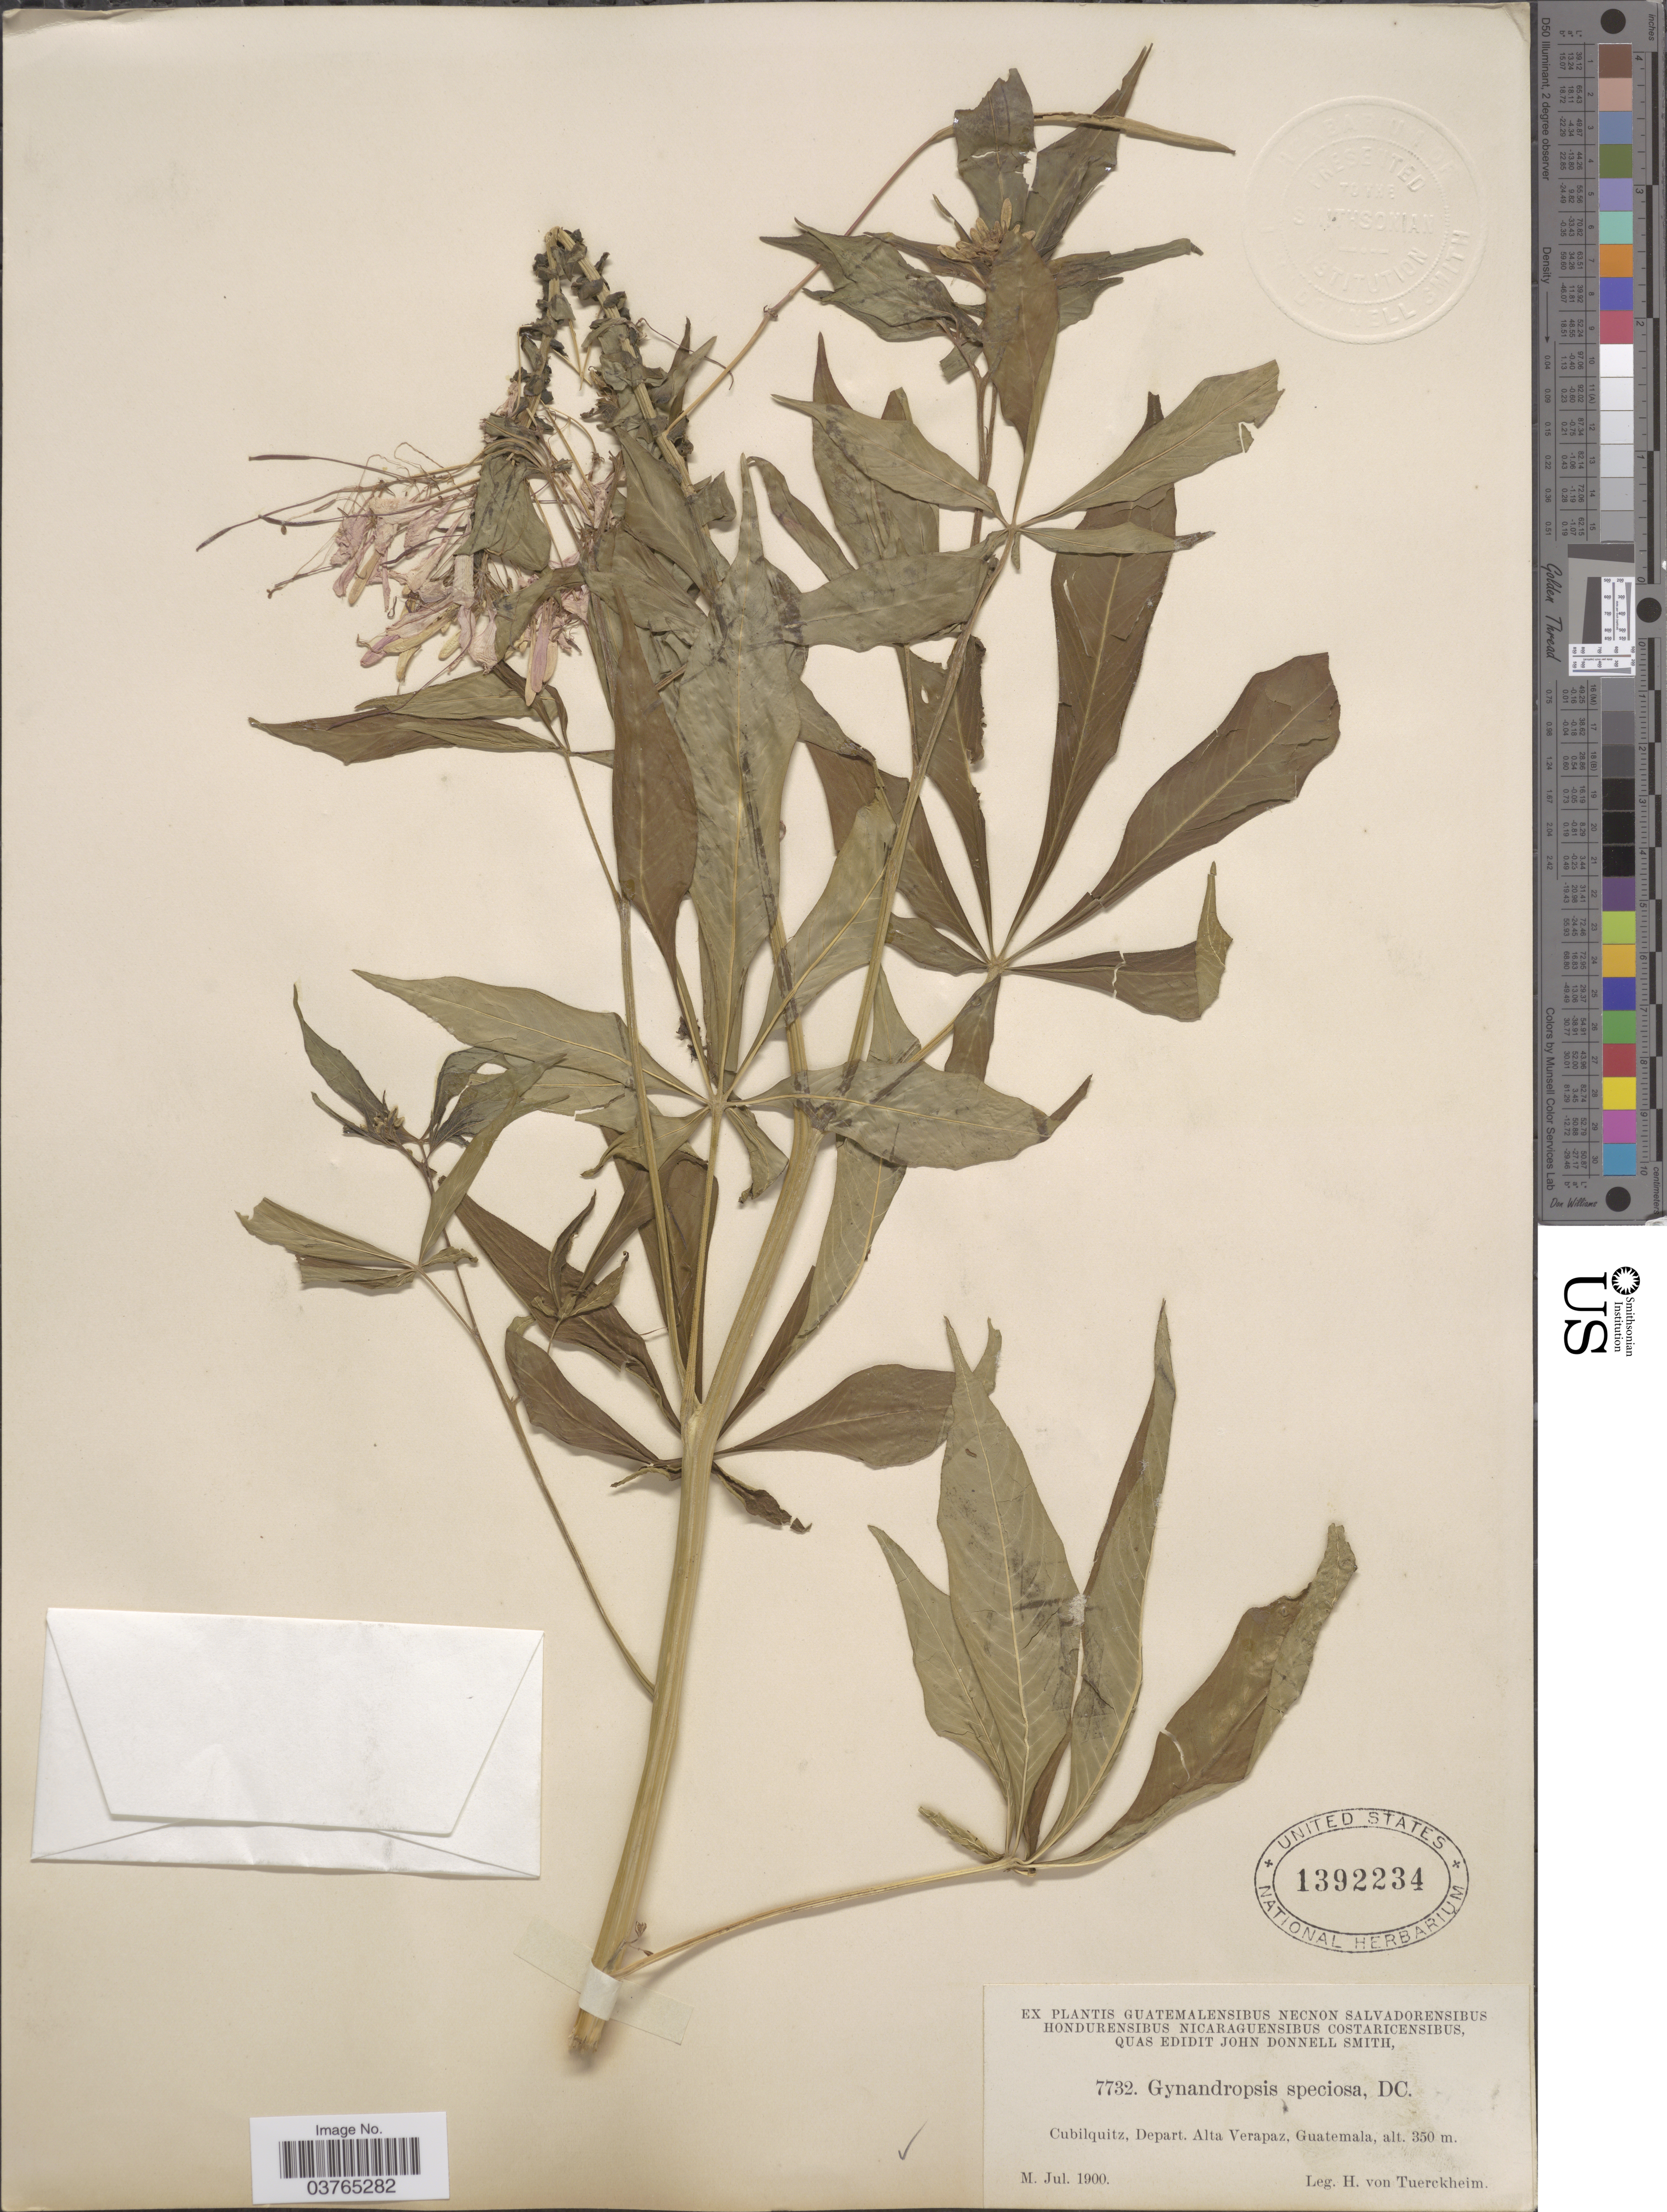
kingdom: Plantae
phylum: Tracheophyta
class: Magnoliopsida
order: Brassicales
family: Cleomaceae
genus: Cleoserrata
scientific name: Cleoserrata speciosa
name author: (Raf.) Iltis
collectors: H. von Türckheim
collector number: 7732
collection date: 1900-07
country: Guatemala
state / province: Alta Verapaz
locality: Cubilquitz, Depart. Alta Verapaz.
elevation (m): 350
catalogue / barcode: US 1392234